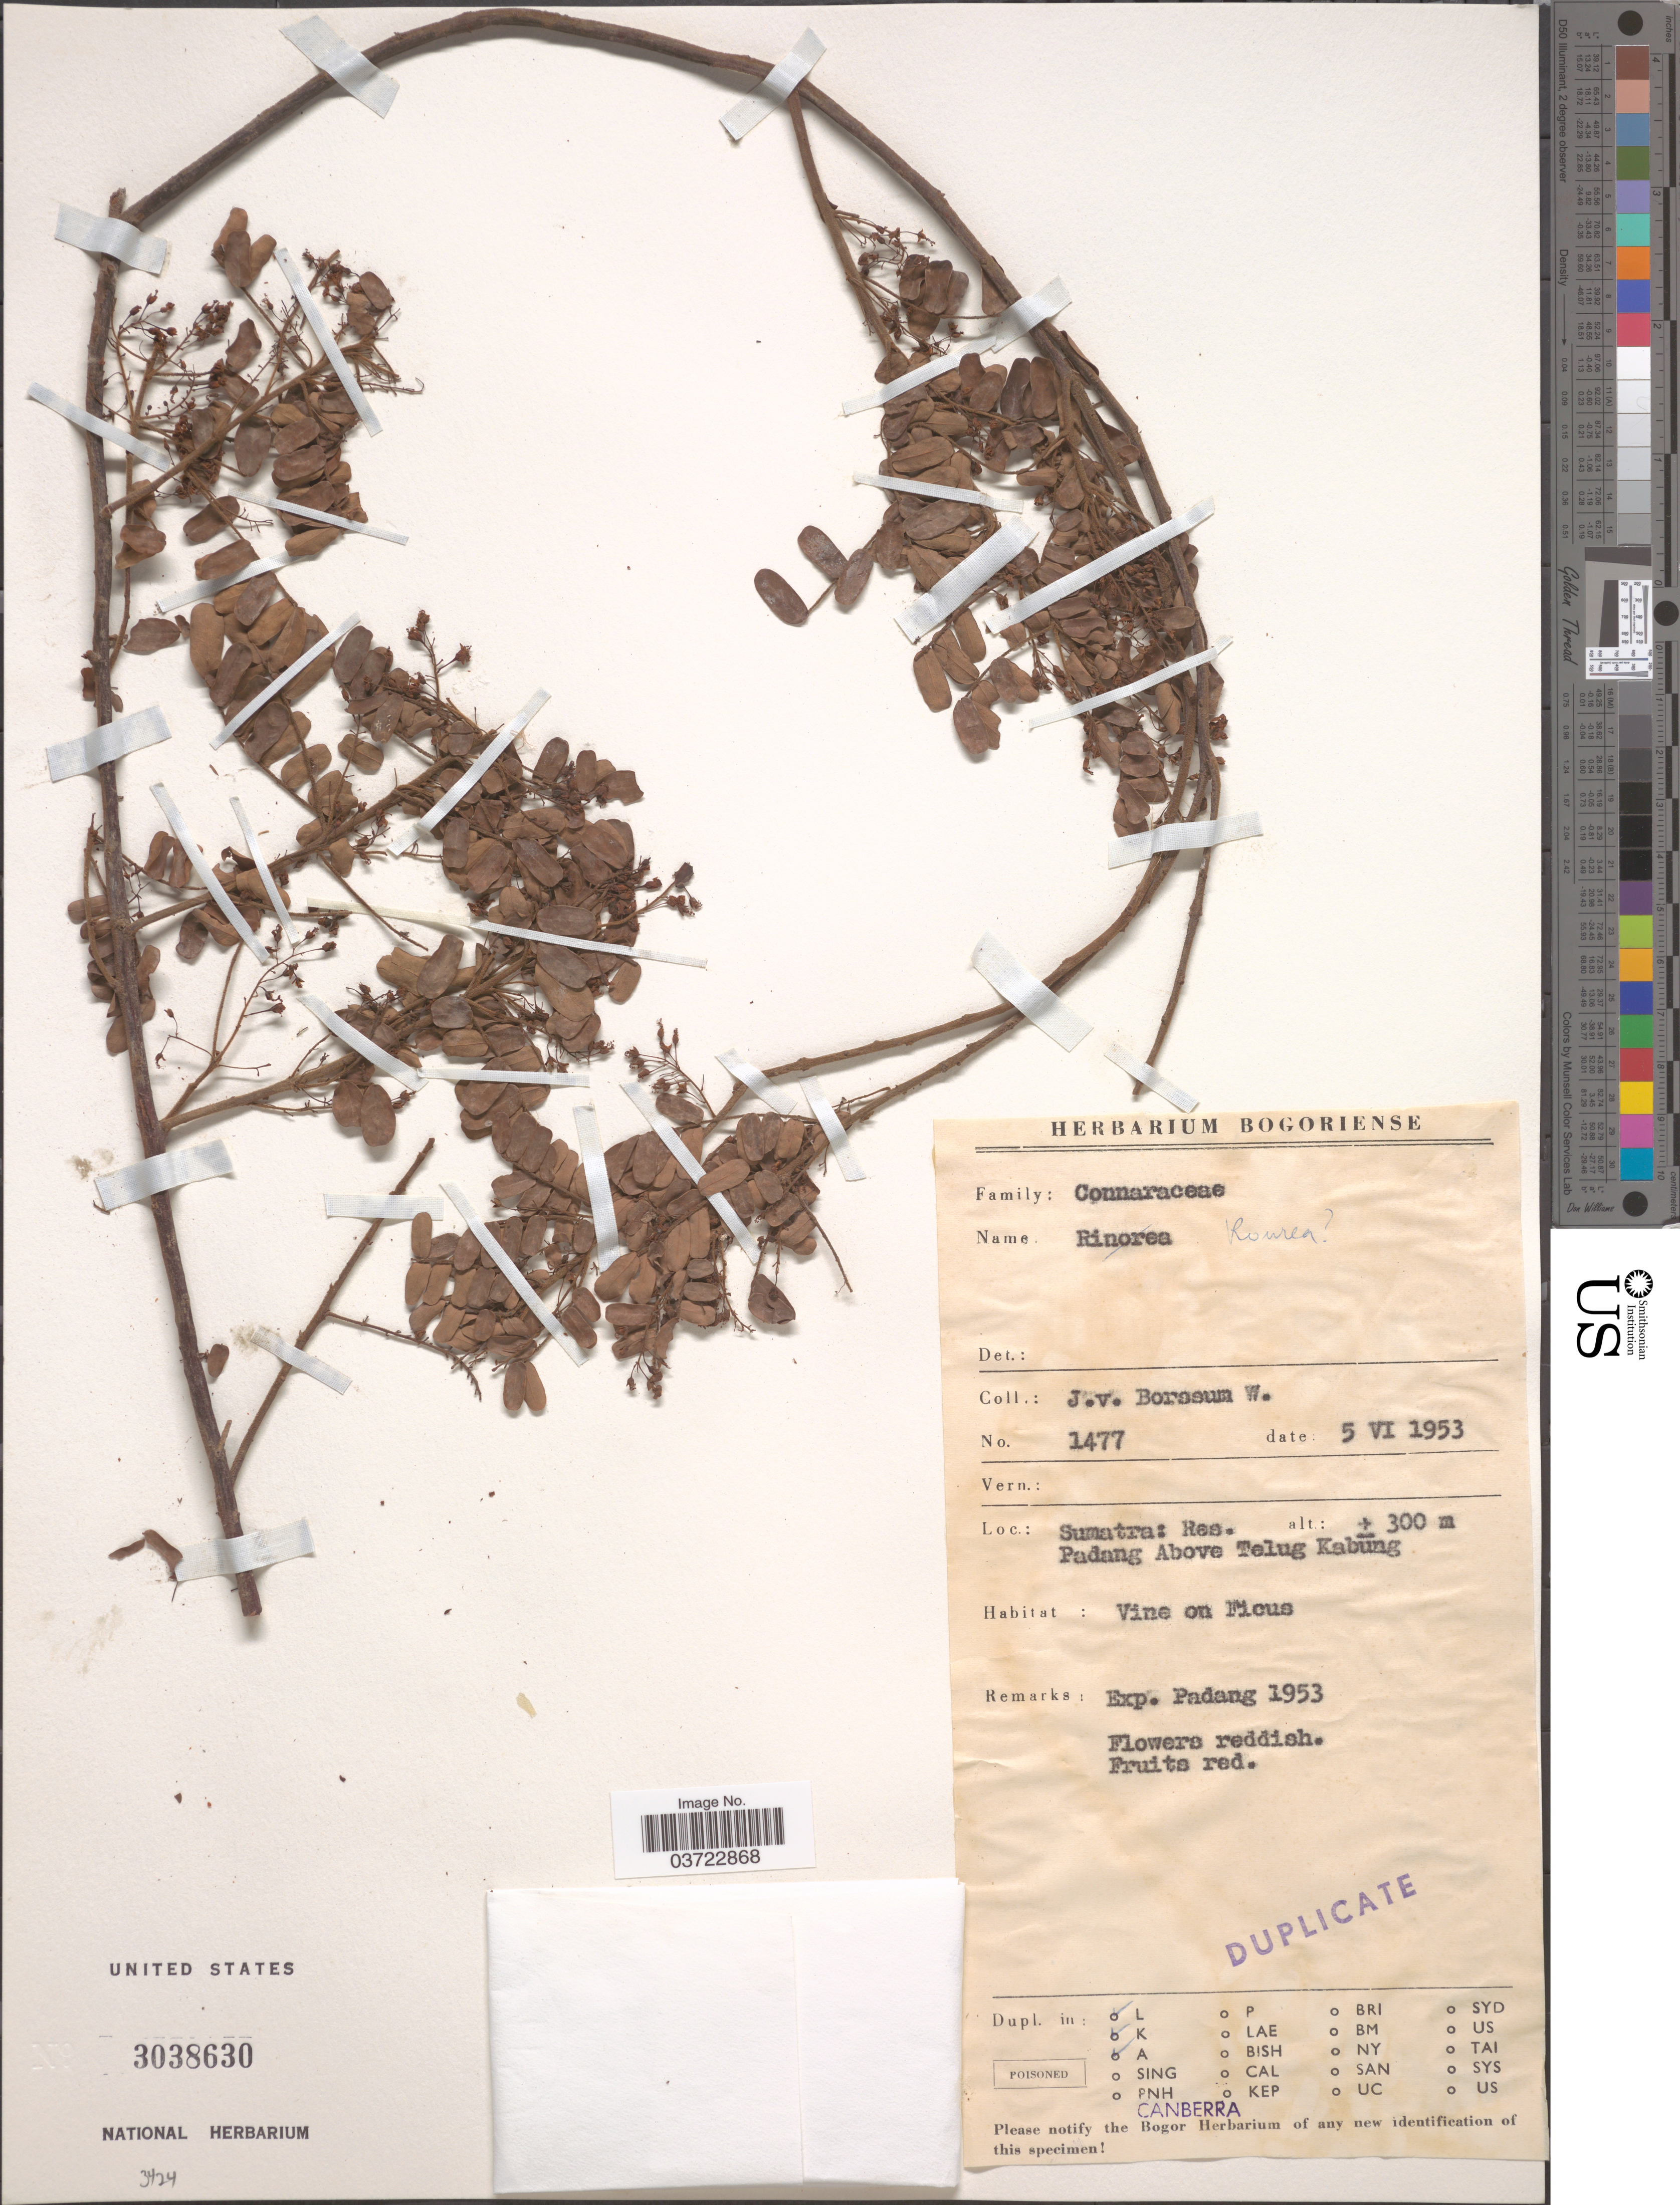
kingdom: Plantae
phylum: Tracheophyta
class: Magnoliopsida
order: Oxalidales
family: Connaraceae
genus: Rourea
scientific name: Rourea sp.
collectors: J. Borssum Waalkes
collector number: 1477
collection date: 1953-06-05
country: Indonesia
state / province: Sumatra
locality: Res. Padang Above Telug Kabung.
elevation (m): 300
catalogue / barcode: US 3038630